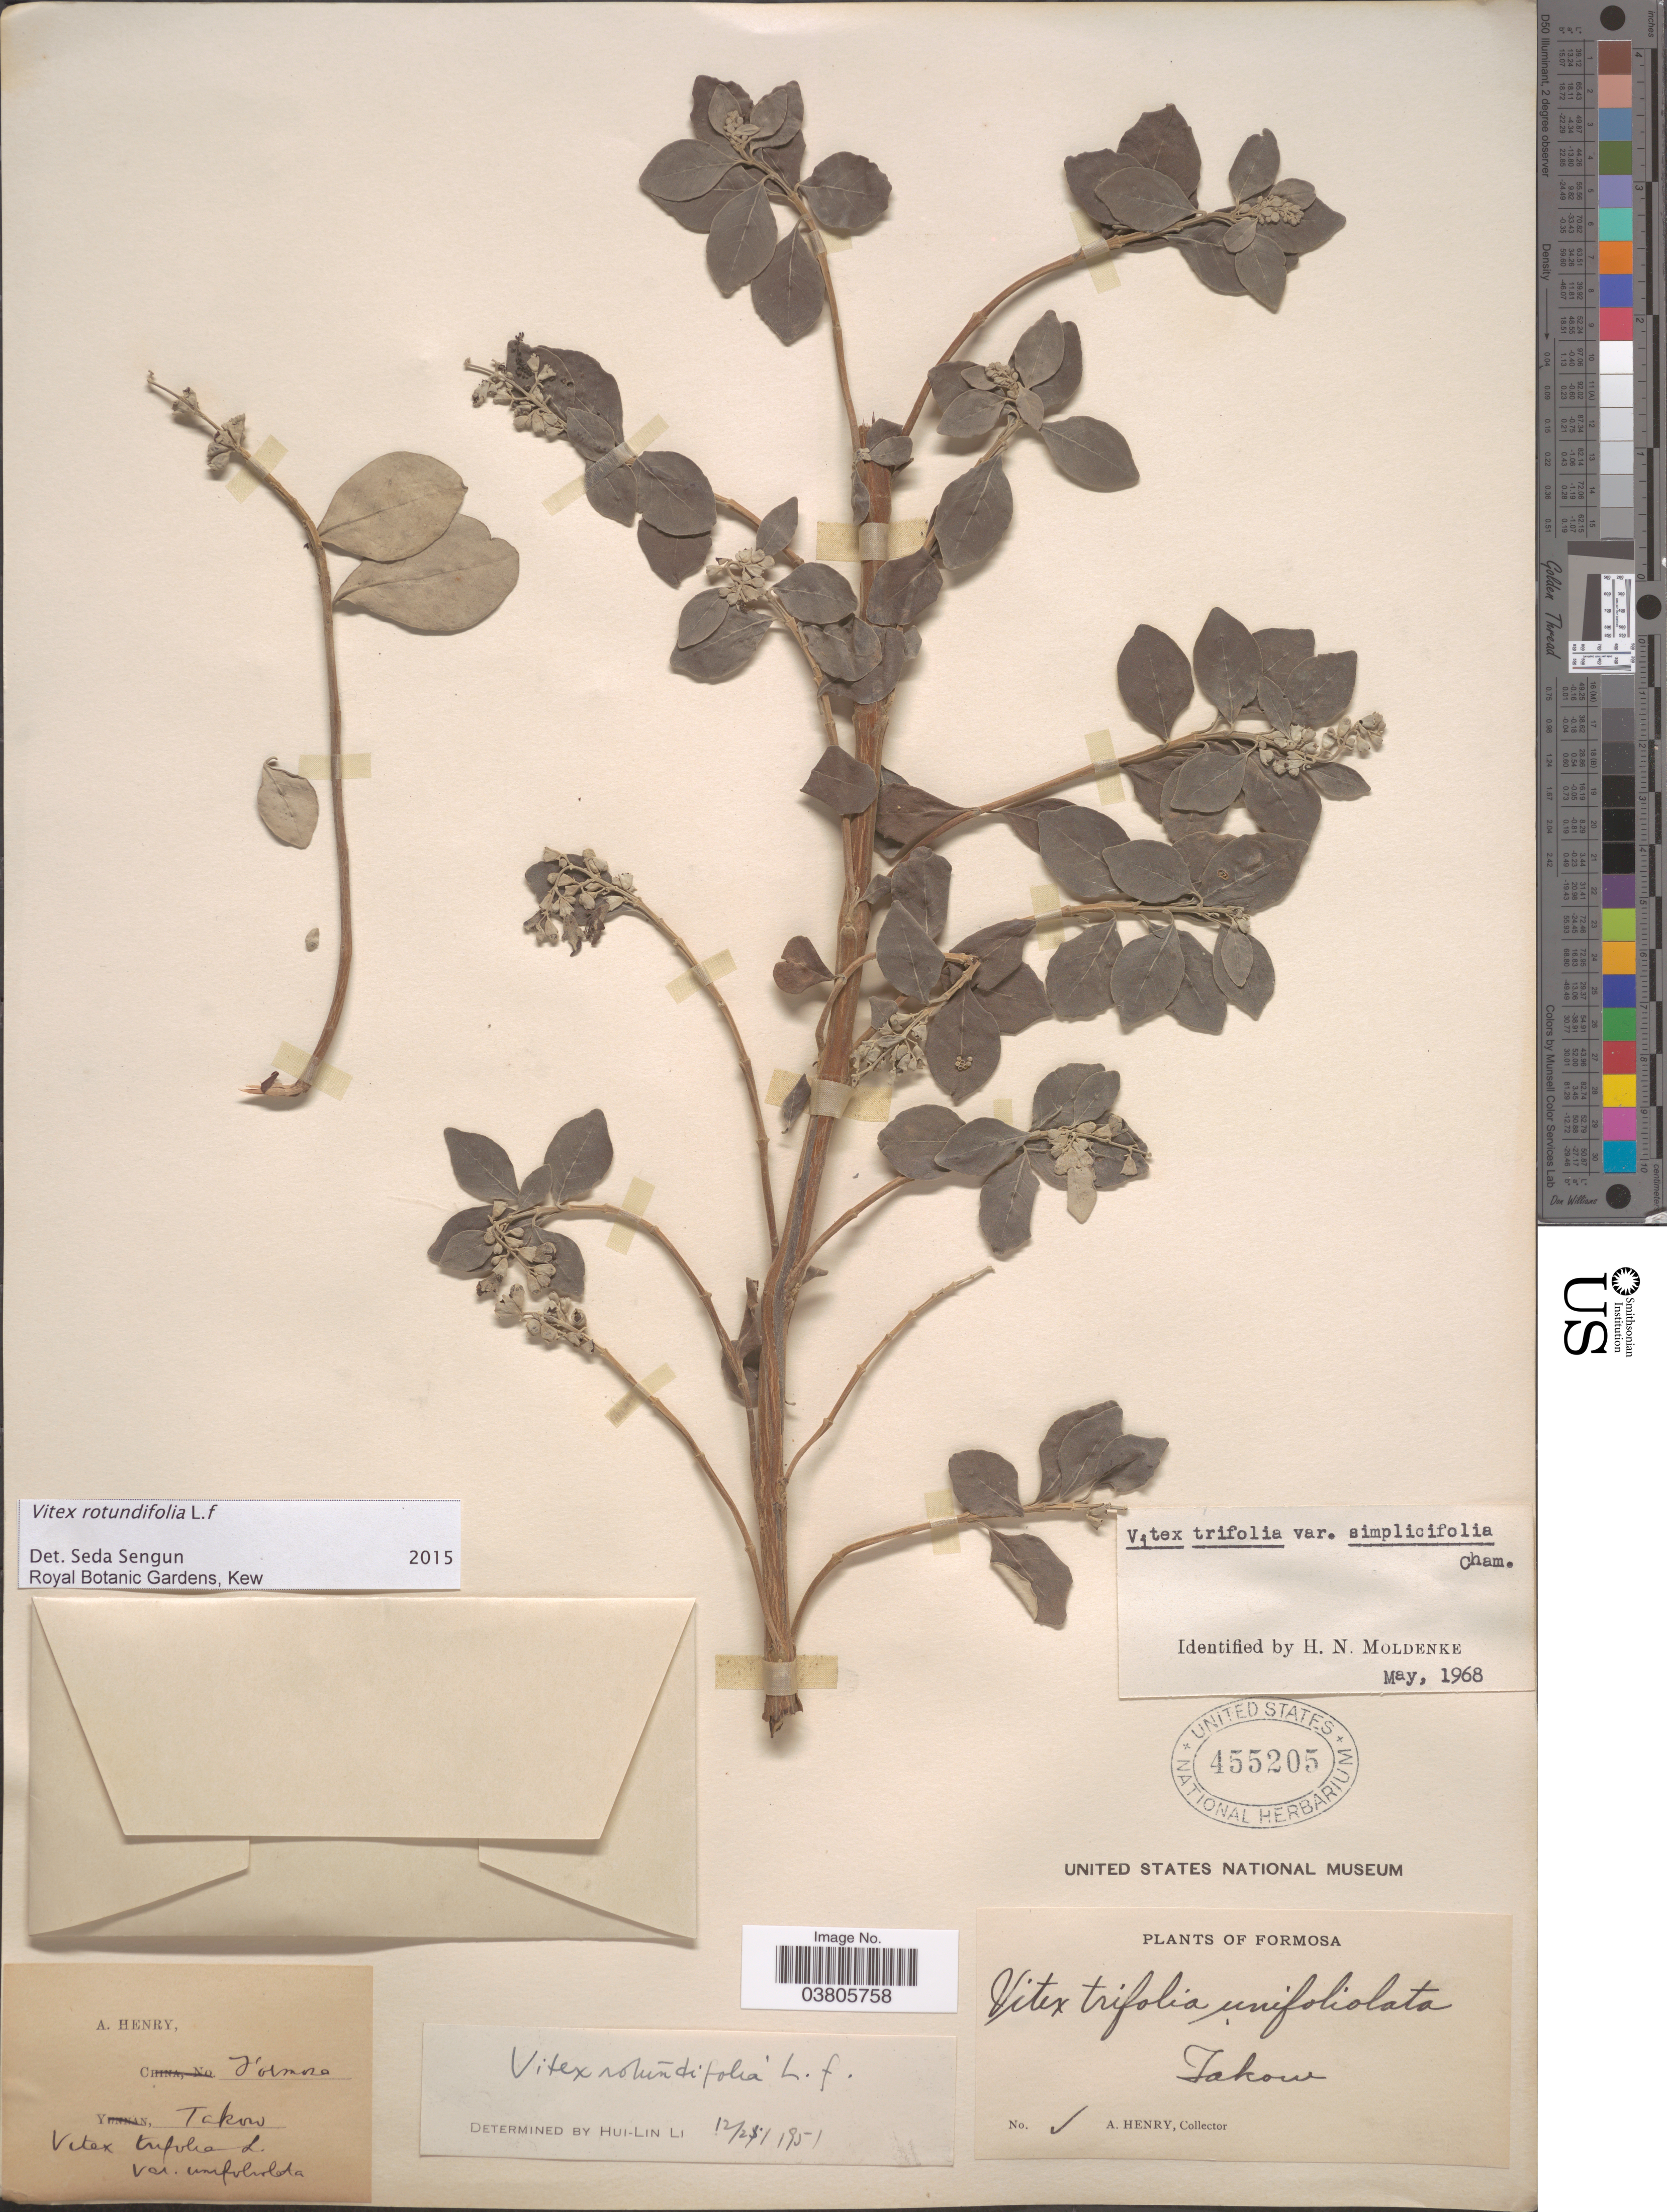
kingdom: Plantae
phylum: Tracheophyta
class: Magnoliopsida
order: Lamiales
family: Lamiaceae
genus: Vitex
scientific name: Vitex rotundifolia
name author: L. f.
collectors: A. Henry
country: Taiwan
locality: Formosa. Takow.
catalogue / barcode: US 455205